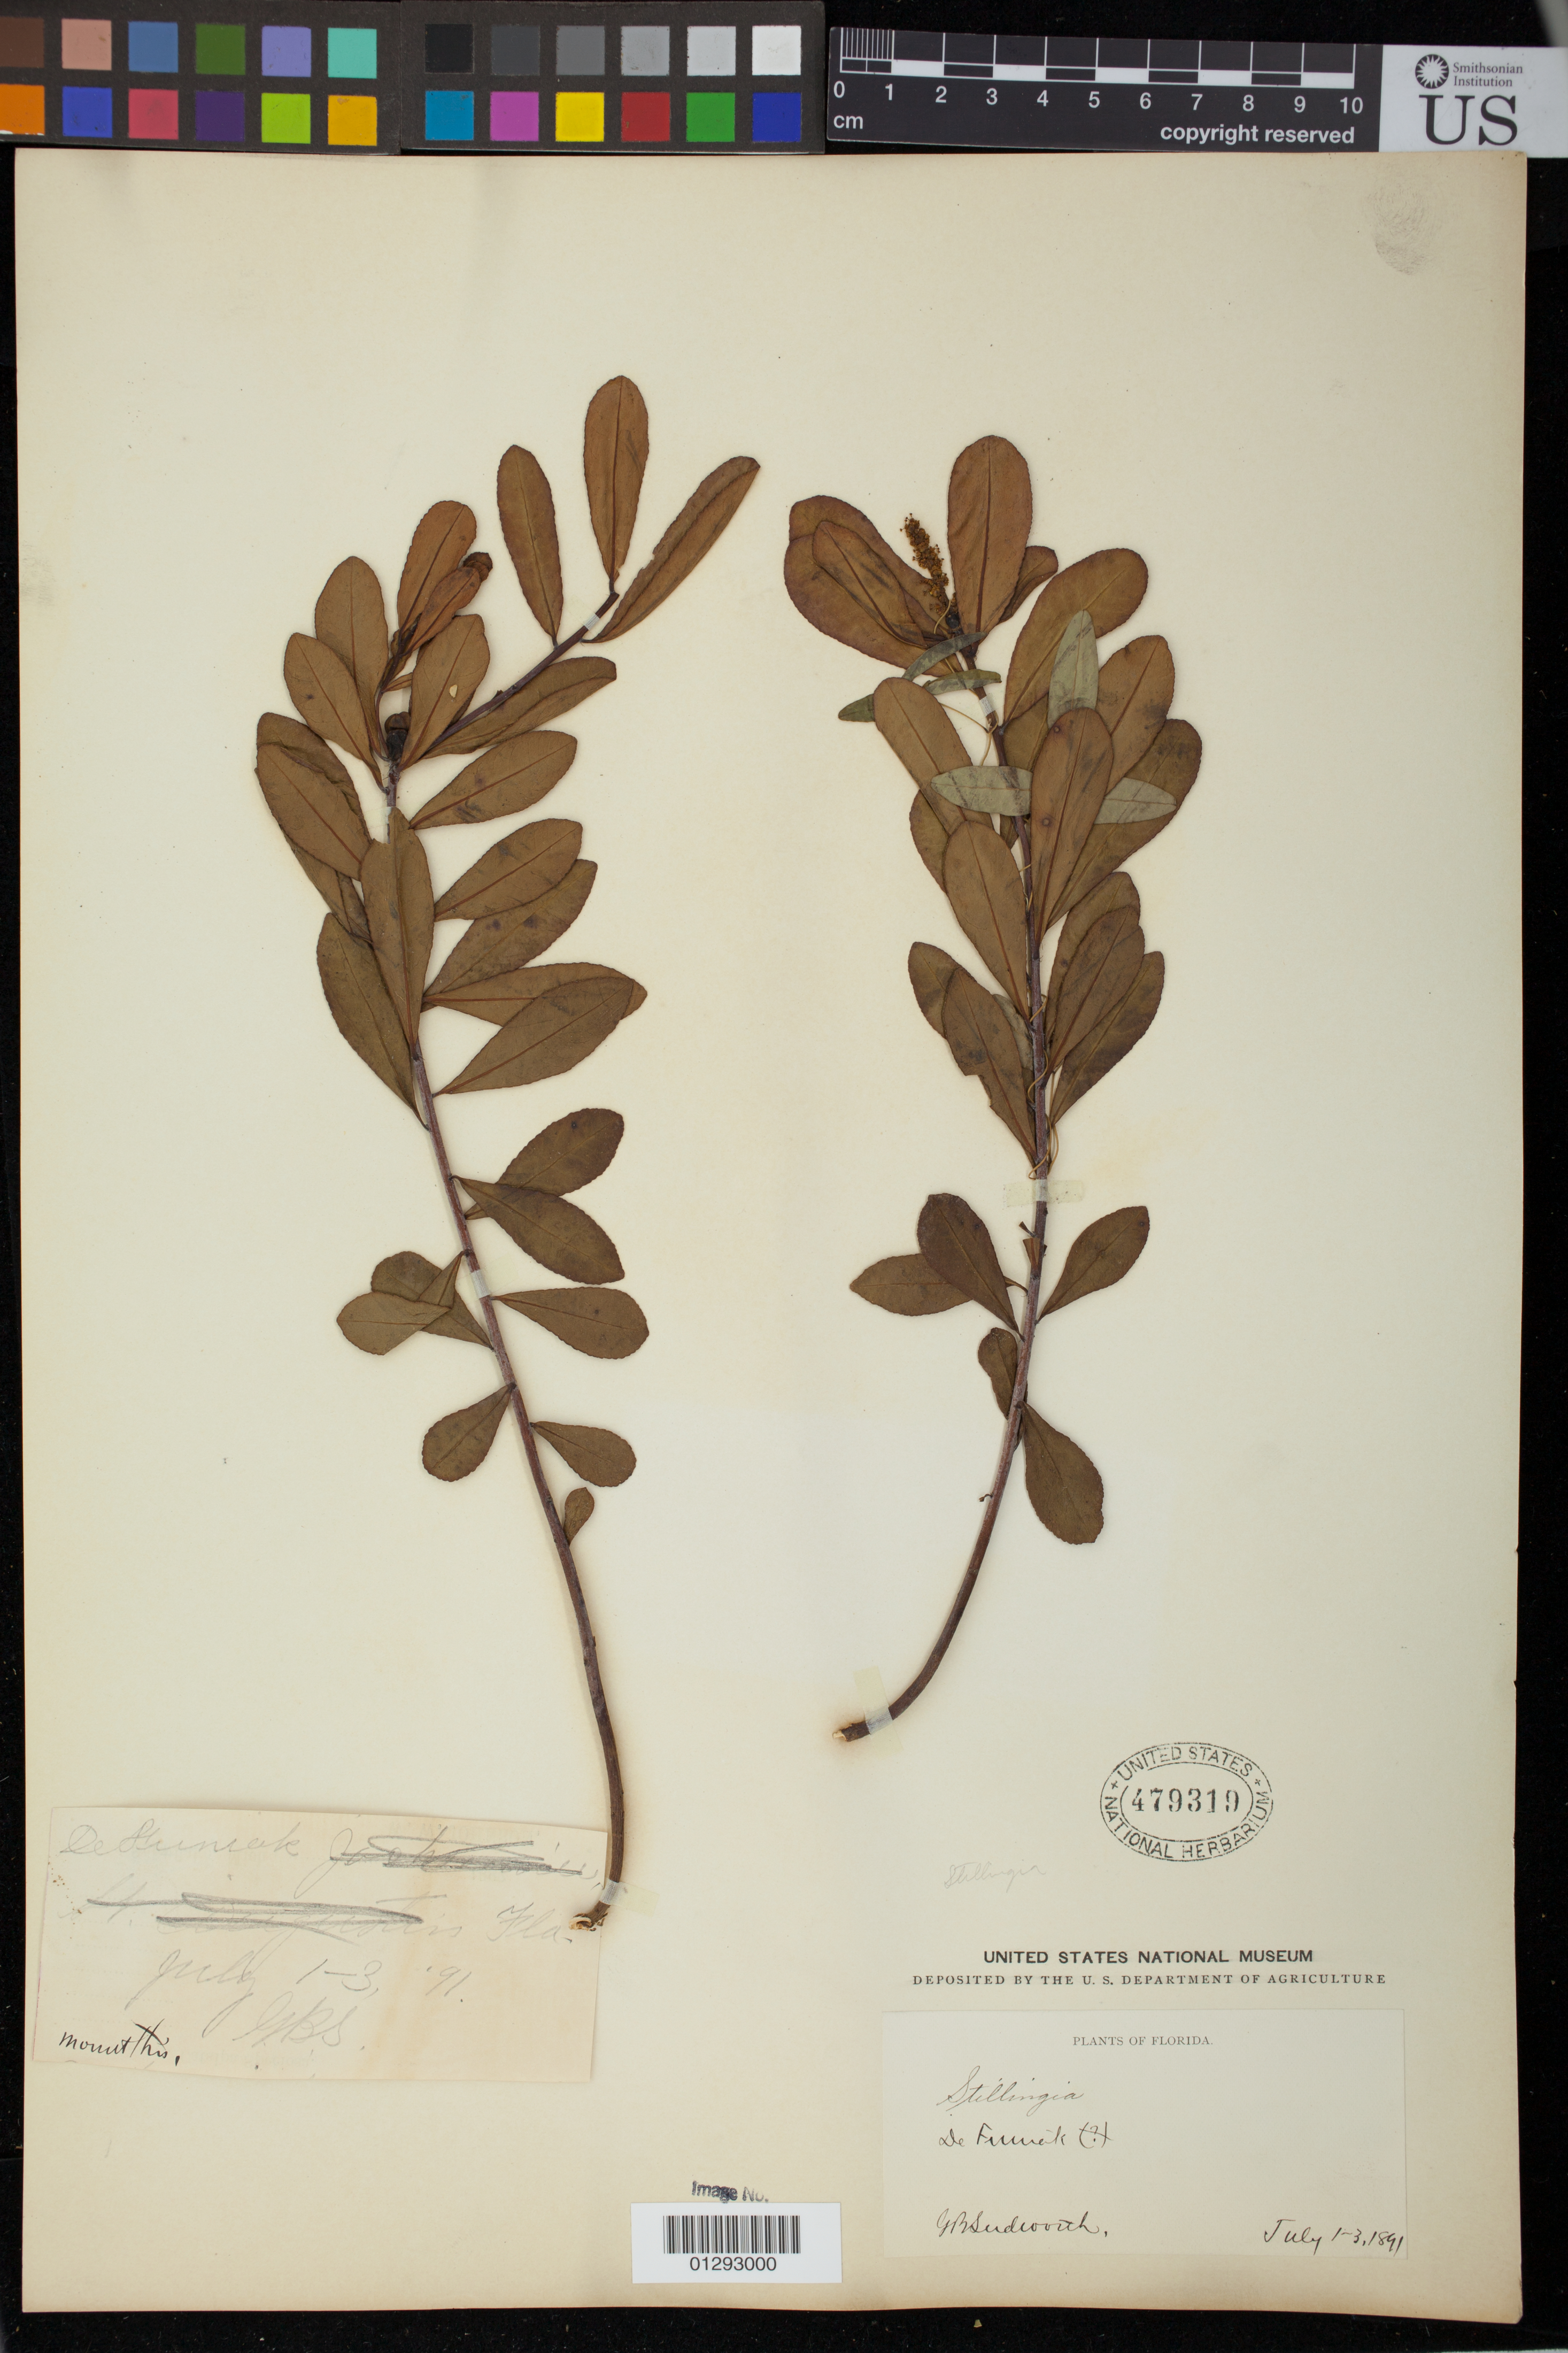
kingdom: Plantae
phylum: Tracheophyta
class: Magnoliopsida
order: Malpighiales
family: Euphorbiaceae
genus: Stillingia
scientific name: Stillingia sylvatica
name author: L.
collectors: G. B. Sudworth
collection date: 1891-07-01/1891-07-03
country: United States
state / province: Florida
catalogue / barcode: US 479319